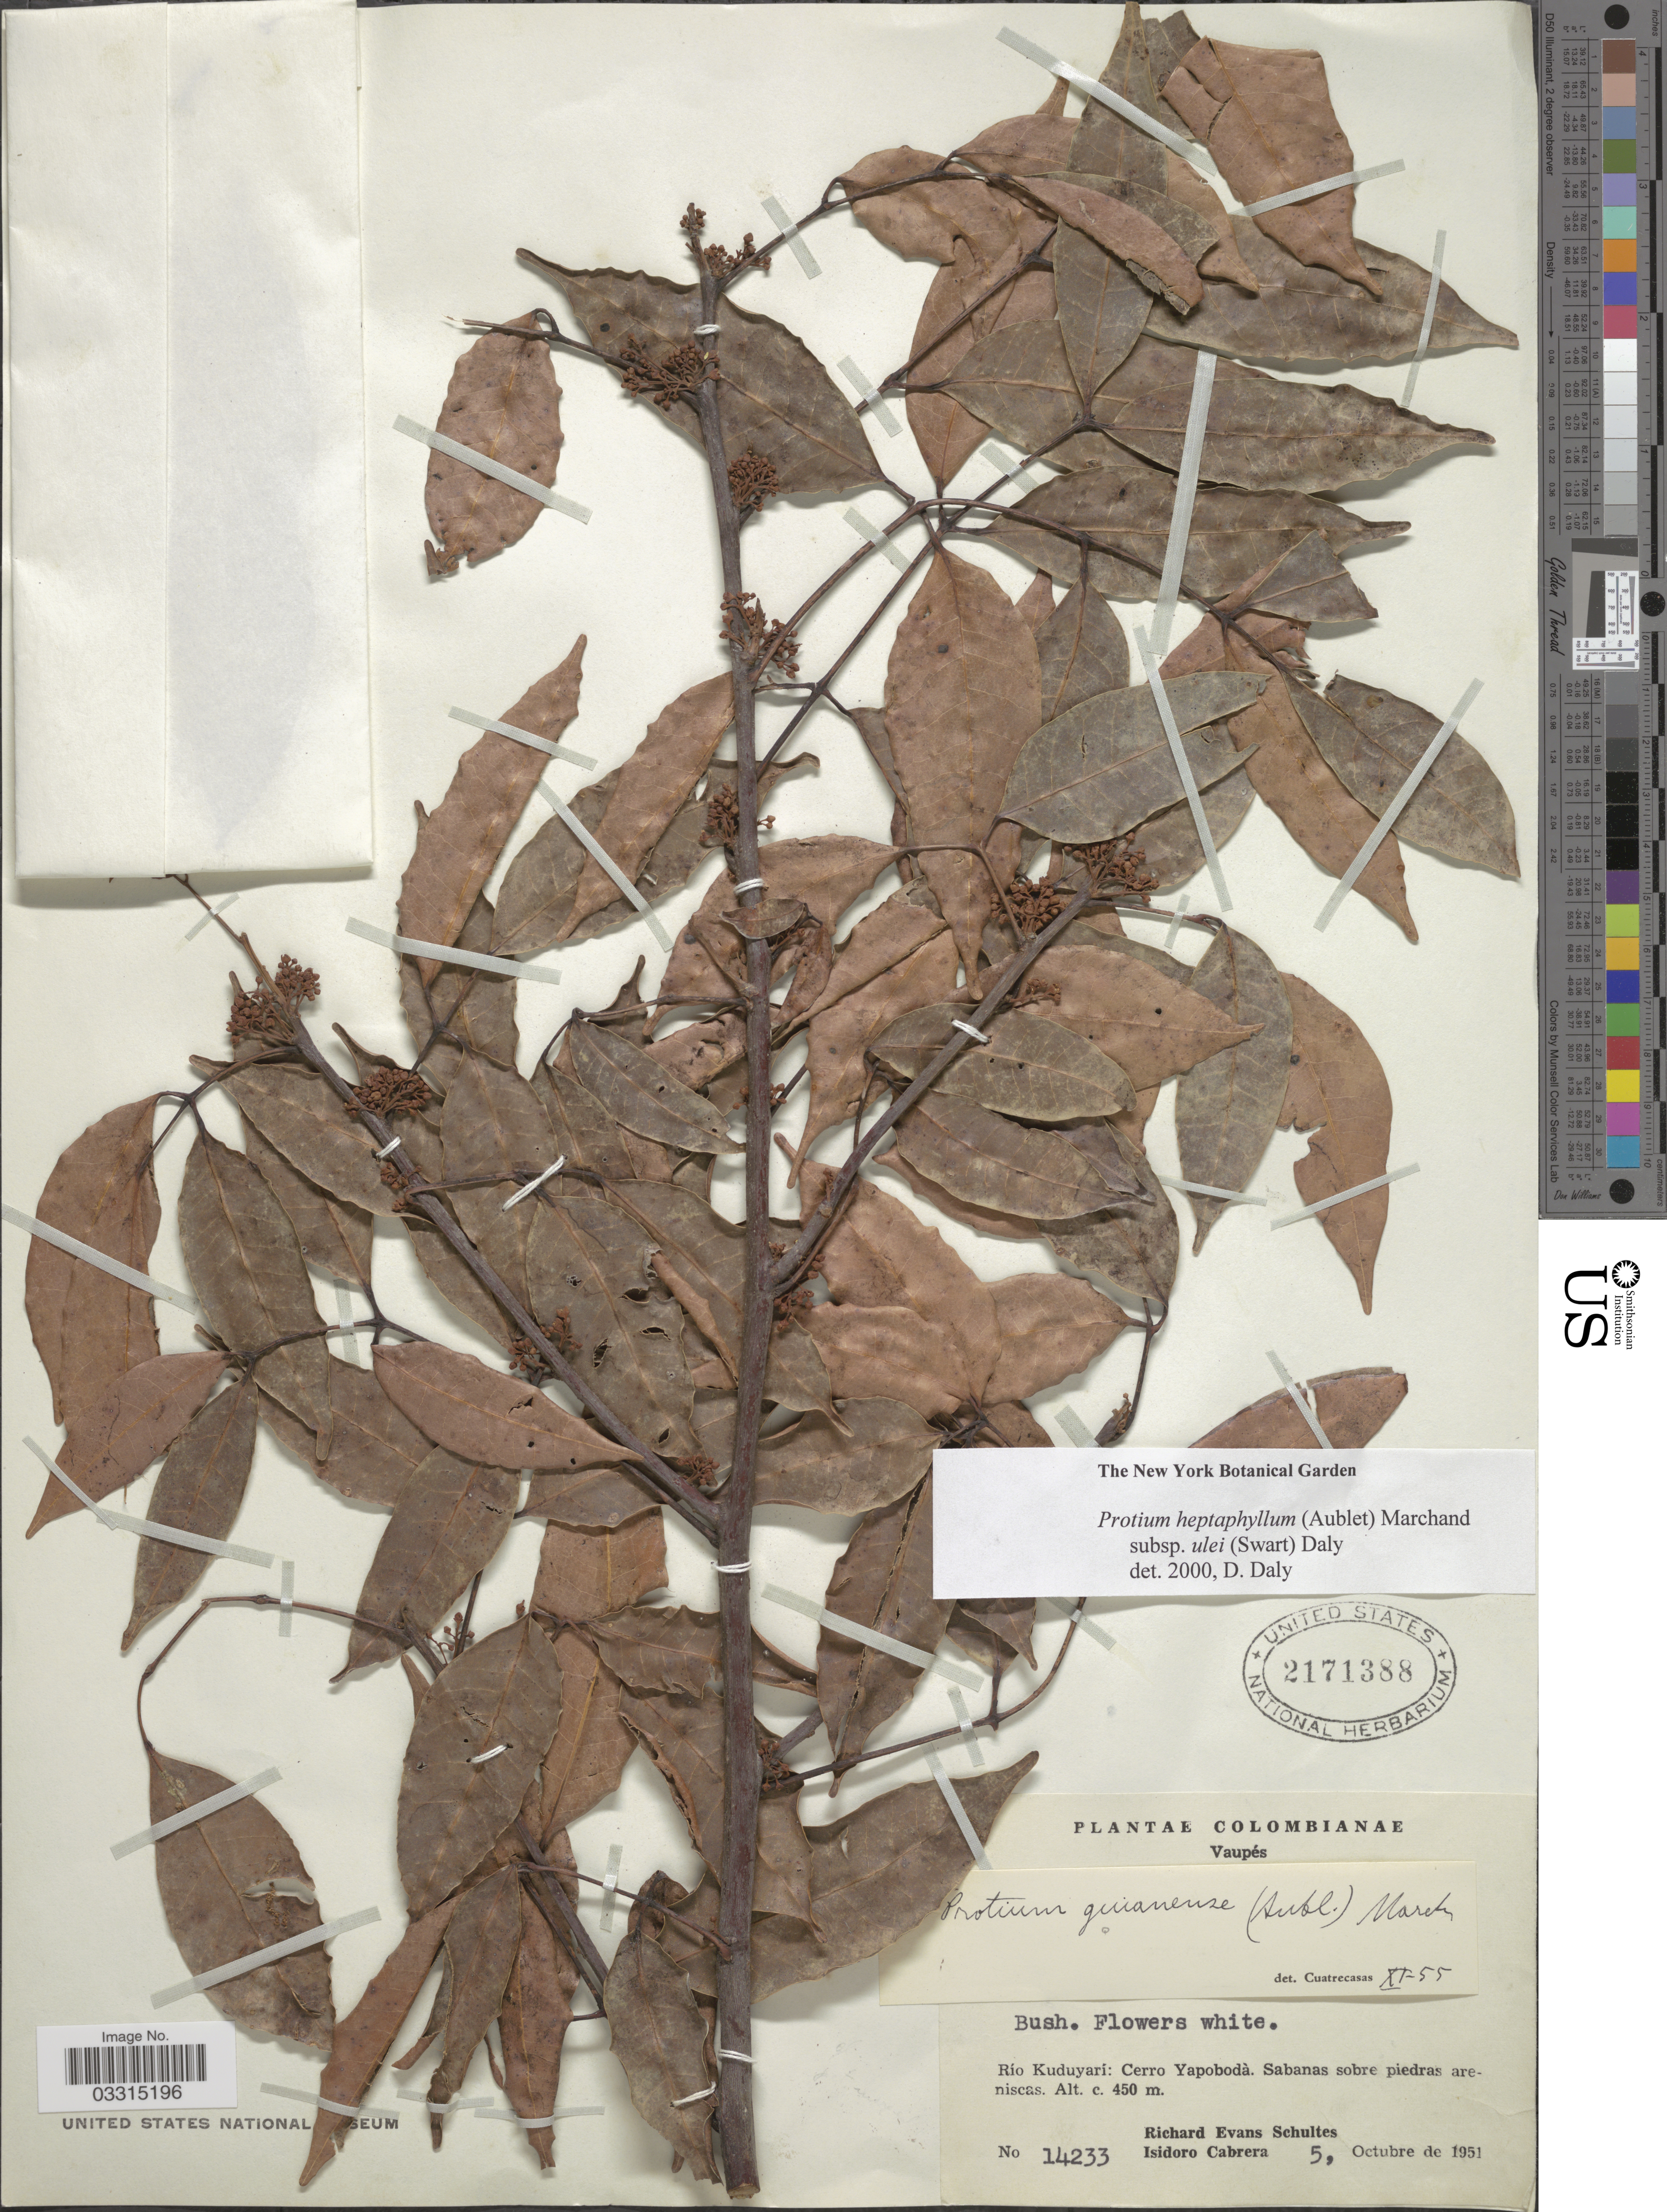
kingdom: Plantae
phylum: Tracheophyta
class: Magnoliopsida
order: Sapindales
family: Burseraceae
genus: Protium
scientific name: Protium heptaphyllum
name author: (Aubl.) Marchand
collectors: R. E. Schultes & I. Cabrera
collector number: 14233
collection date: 1951-10-05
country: Colombia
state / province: Vaupés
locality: Río Kuduyarí: Cerro Yapobodá.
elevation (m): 450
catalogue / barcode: US 2171388